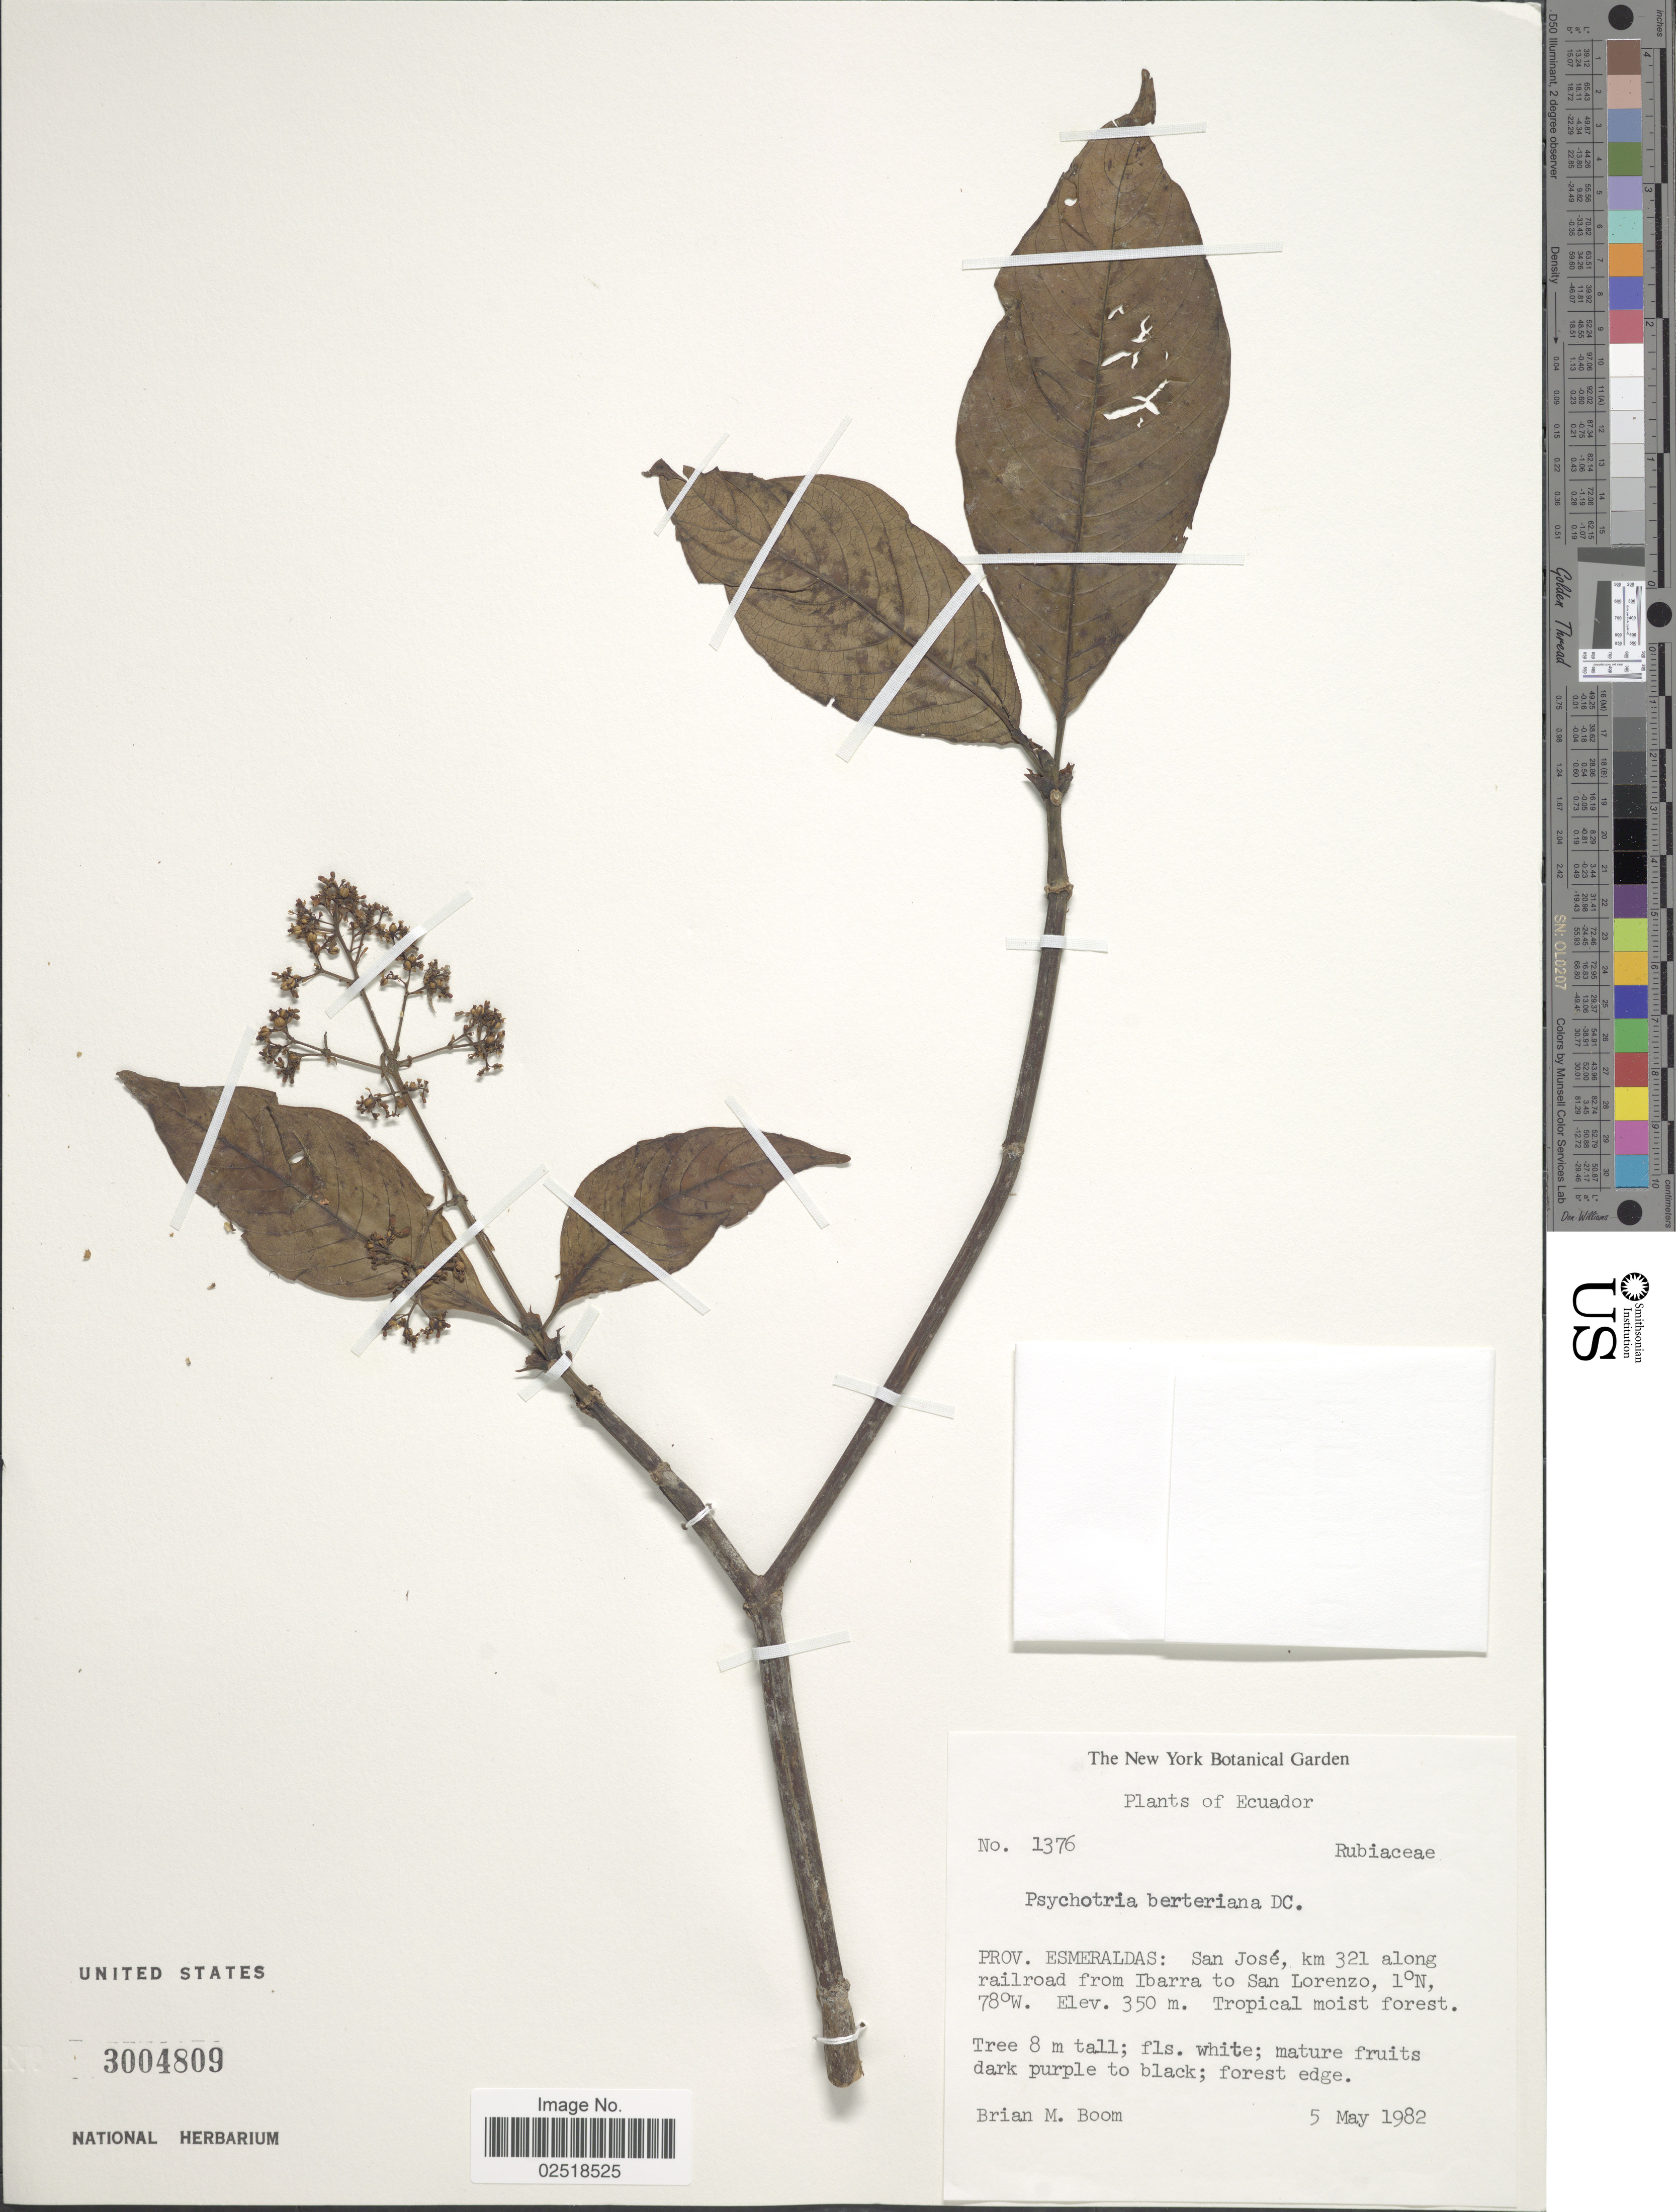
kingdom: Plantae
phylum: Tracheophyta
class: Magnoliopsida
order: Gentianales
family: Rubiaceae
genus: Psychotria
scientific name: Psychotria berteroana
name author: DC.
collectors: B. M. Boom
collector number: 1376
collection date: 1982-05-05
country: Ecuador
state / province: Esmeraldas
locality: San José, km21 along railroad from Ibarra to San Lorenzo. Tropical moist forest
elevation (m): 350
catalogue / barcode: US 3004809